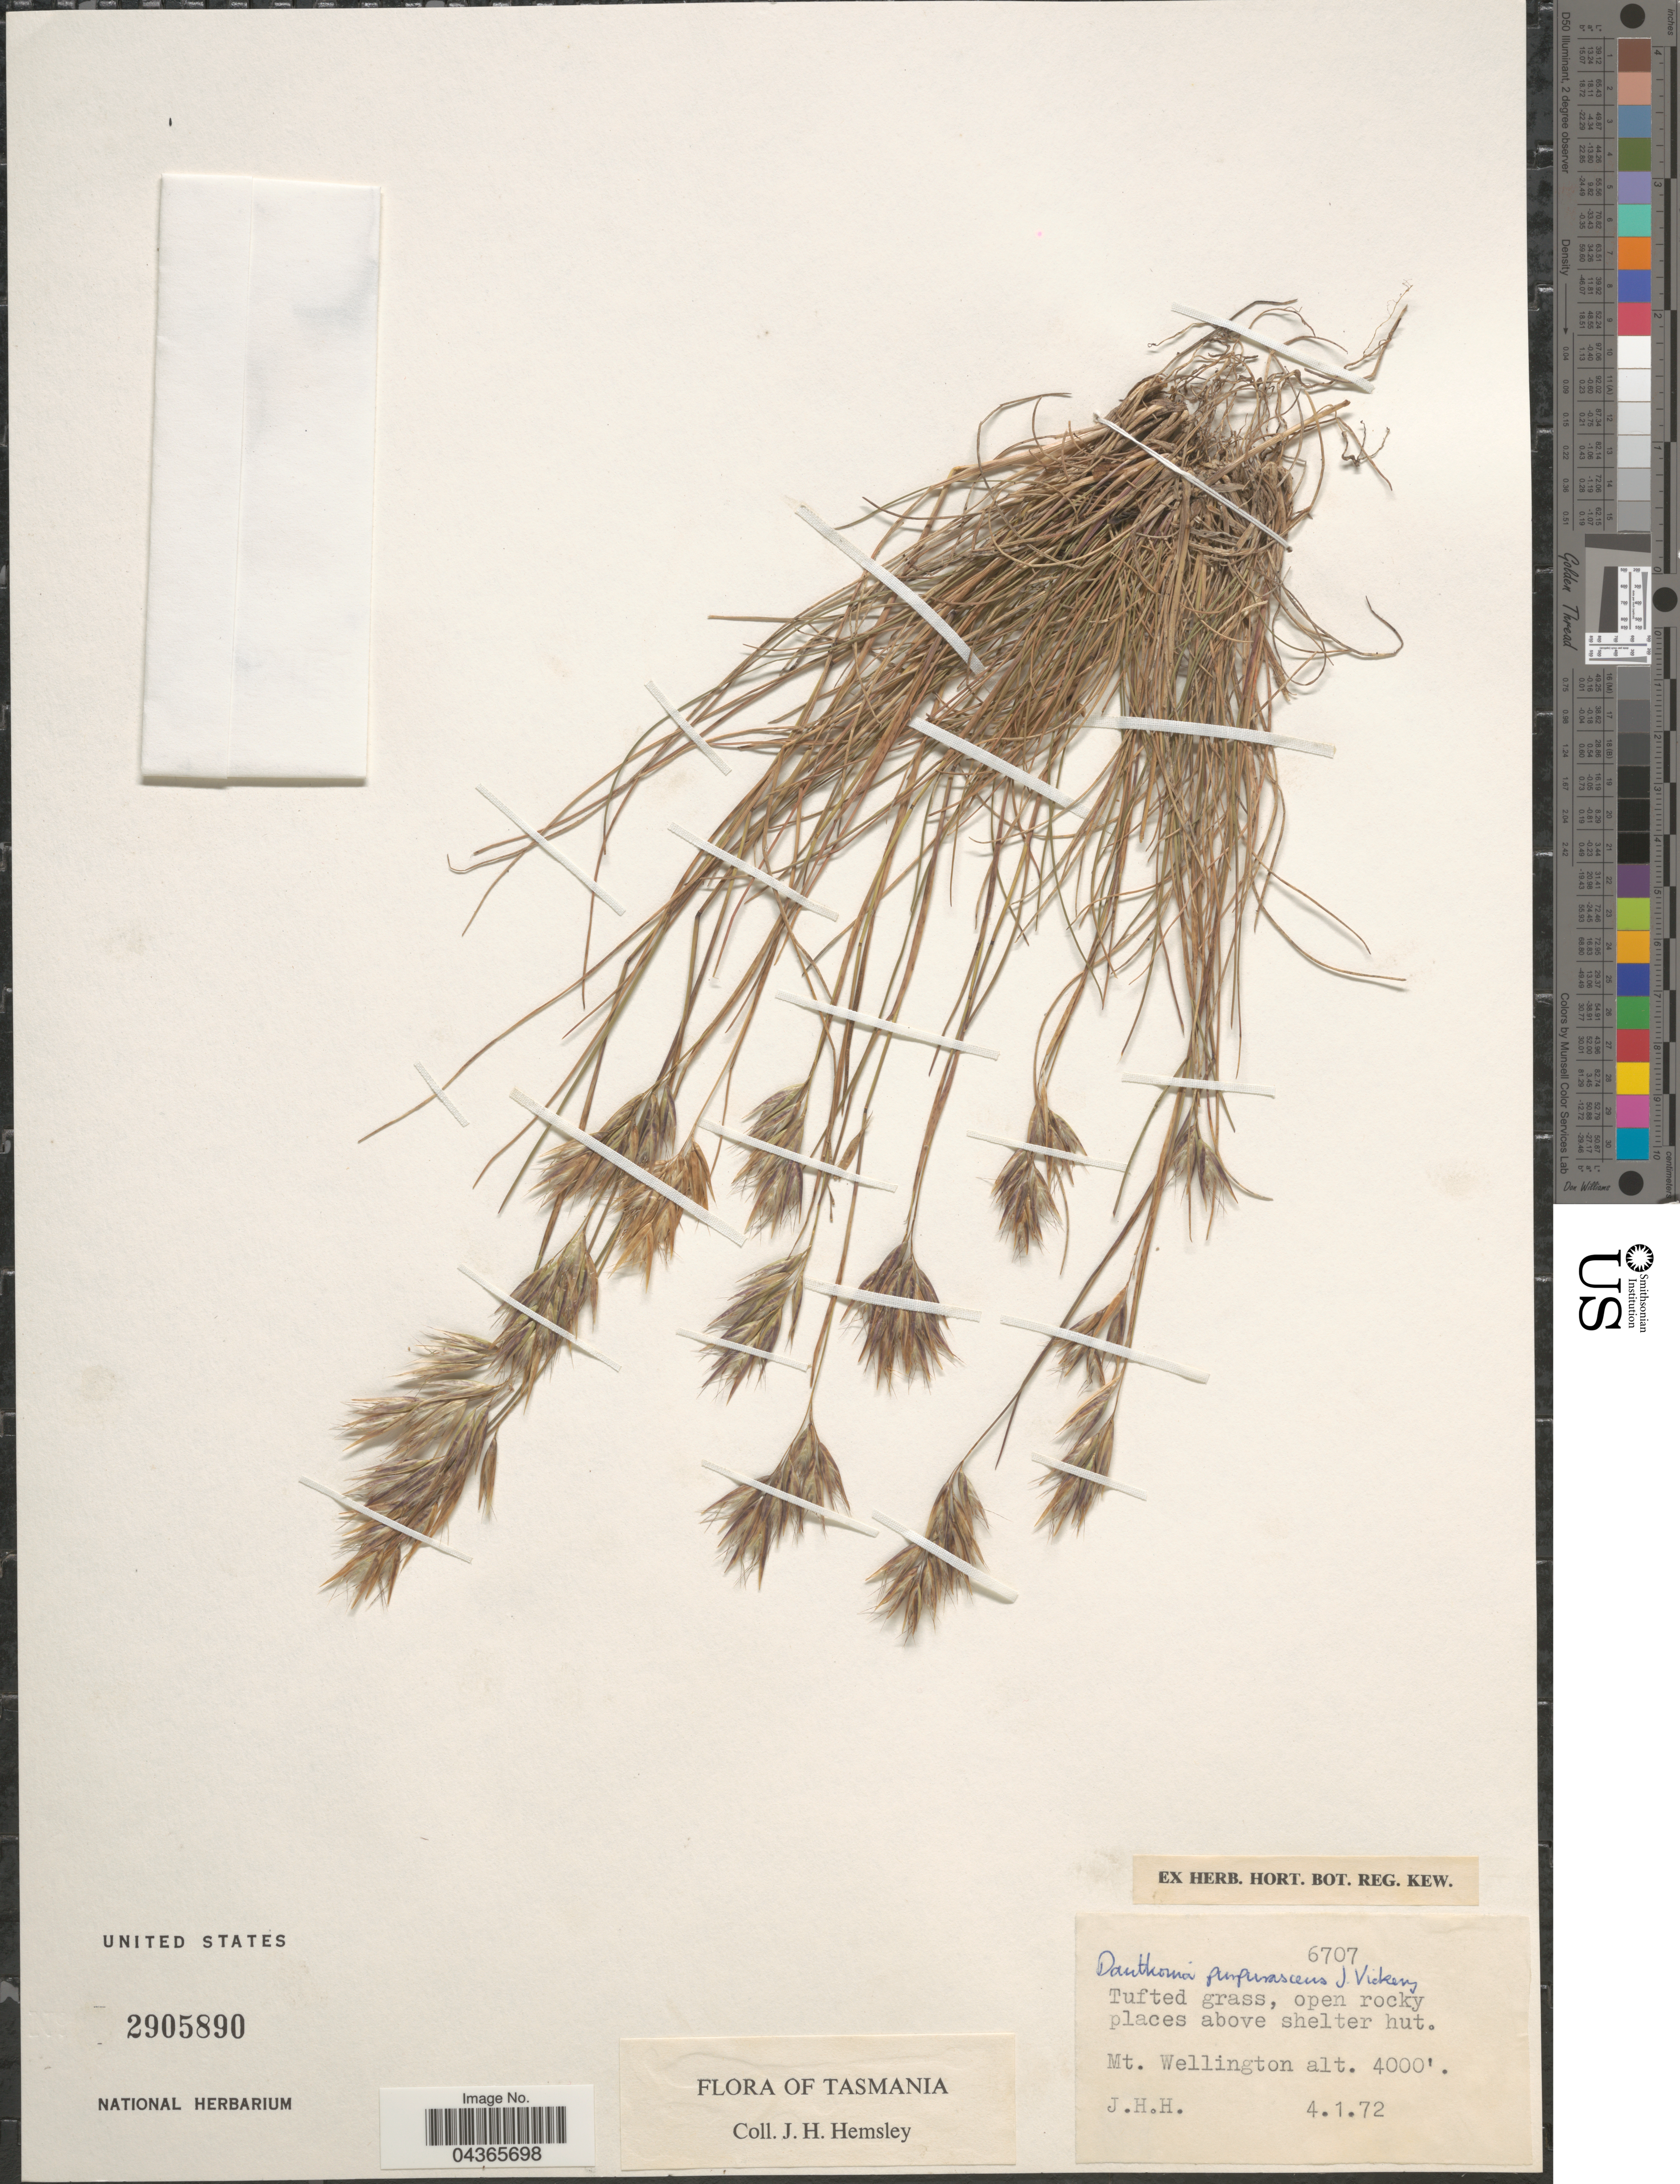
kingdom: Plantae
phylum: Tracheophyta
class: Liliopsida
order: Poales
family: Poaceae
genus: Rytidosperma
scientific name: Rytidosperma tenuius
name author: (Steud.) O.E. Erikss. et al.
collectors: J. H. Hemsley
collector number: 6707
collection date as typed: Transcribed d/m/y: 4/1/72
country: Australia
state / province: Tasmania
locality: Mt. Wellington.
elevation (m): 1219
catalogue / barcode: US 2905890